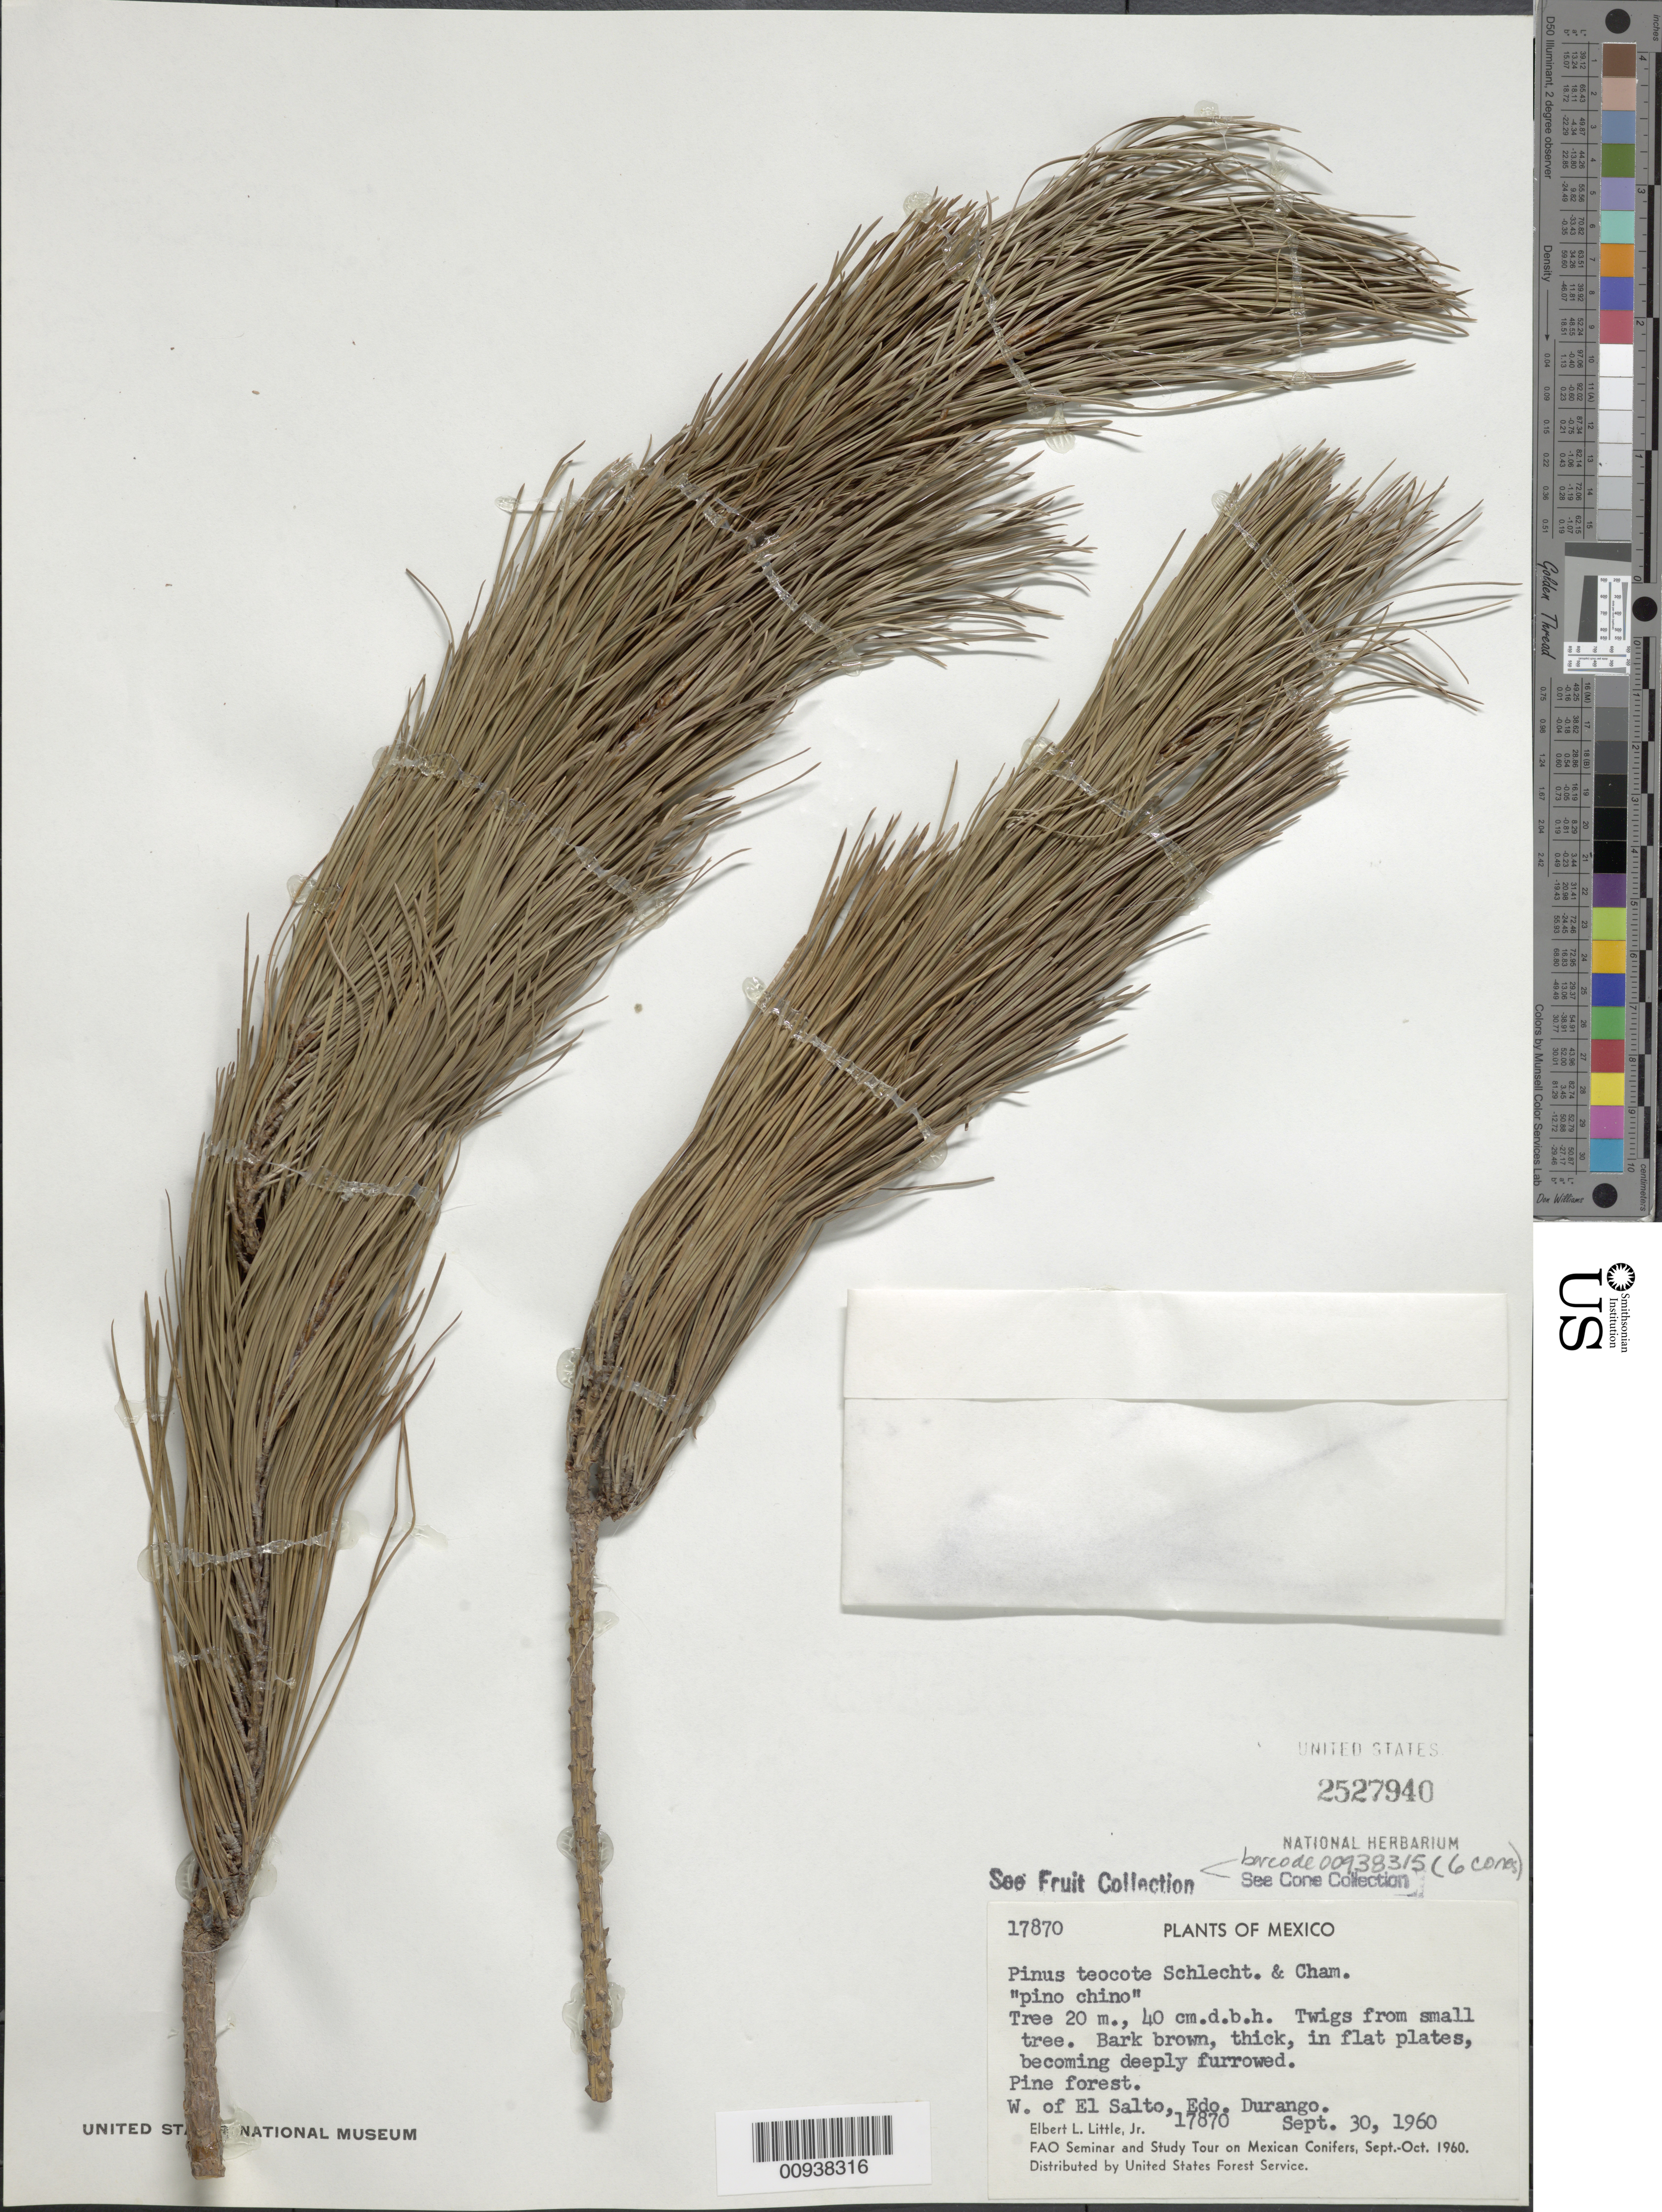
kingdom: Plantae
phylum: Tracheophyta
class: Pinopsida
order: Pinales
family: Pinaceae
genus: Pinus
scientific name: Pinus teocote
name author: Schltdl. & Cham.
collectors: E. L. Little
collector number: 17870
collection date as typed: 30 Sep 1960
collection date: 1960-09-30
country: Mexico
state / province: Durango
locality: W of El Salto.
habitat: Pine forest.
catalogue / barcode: US 2527940